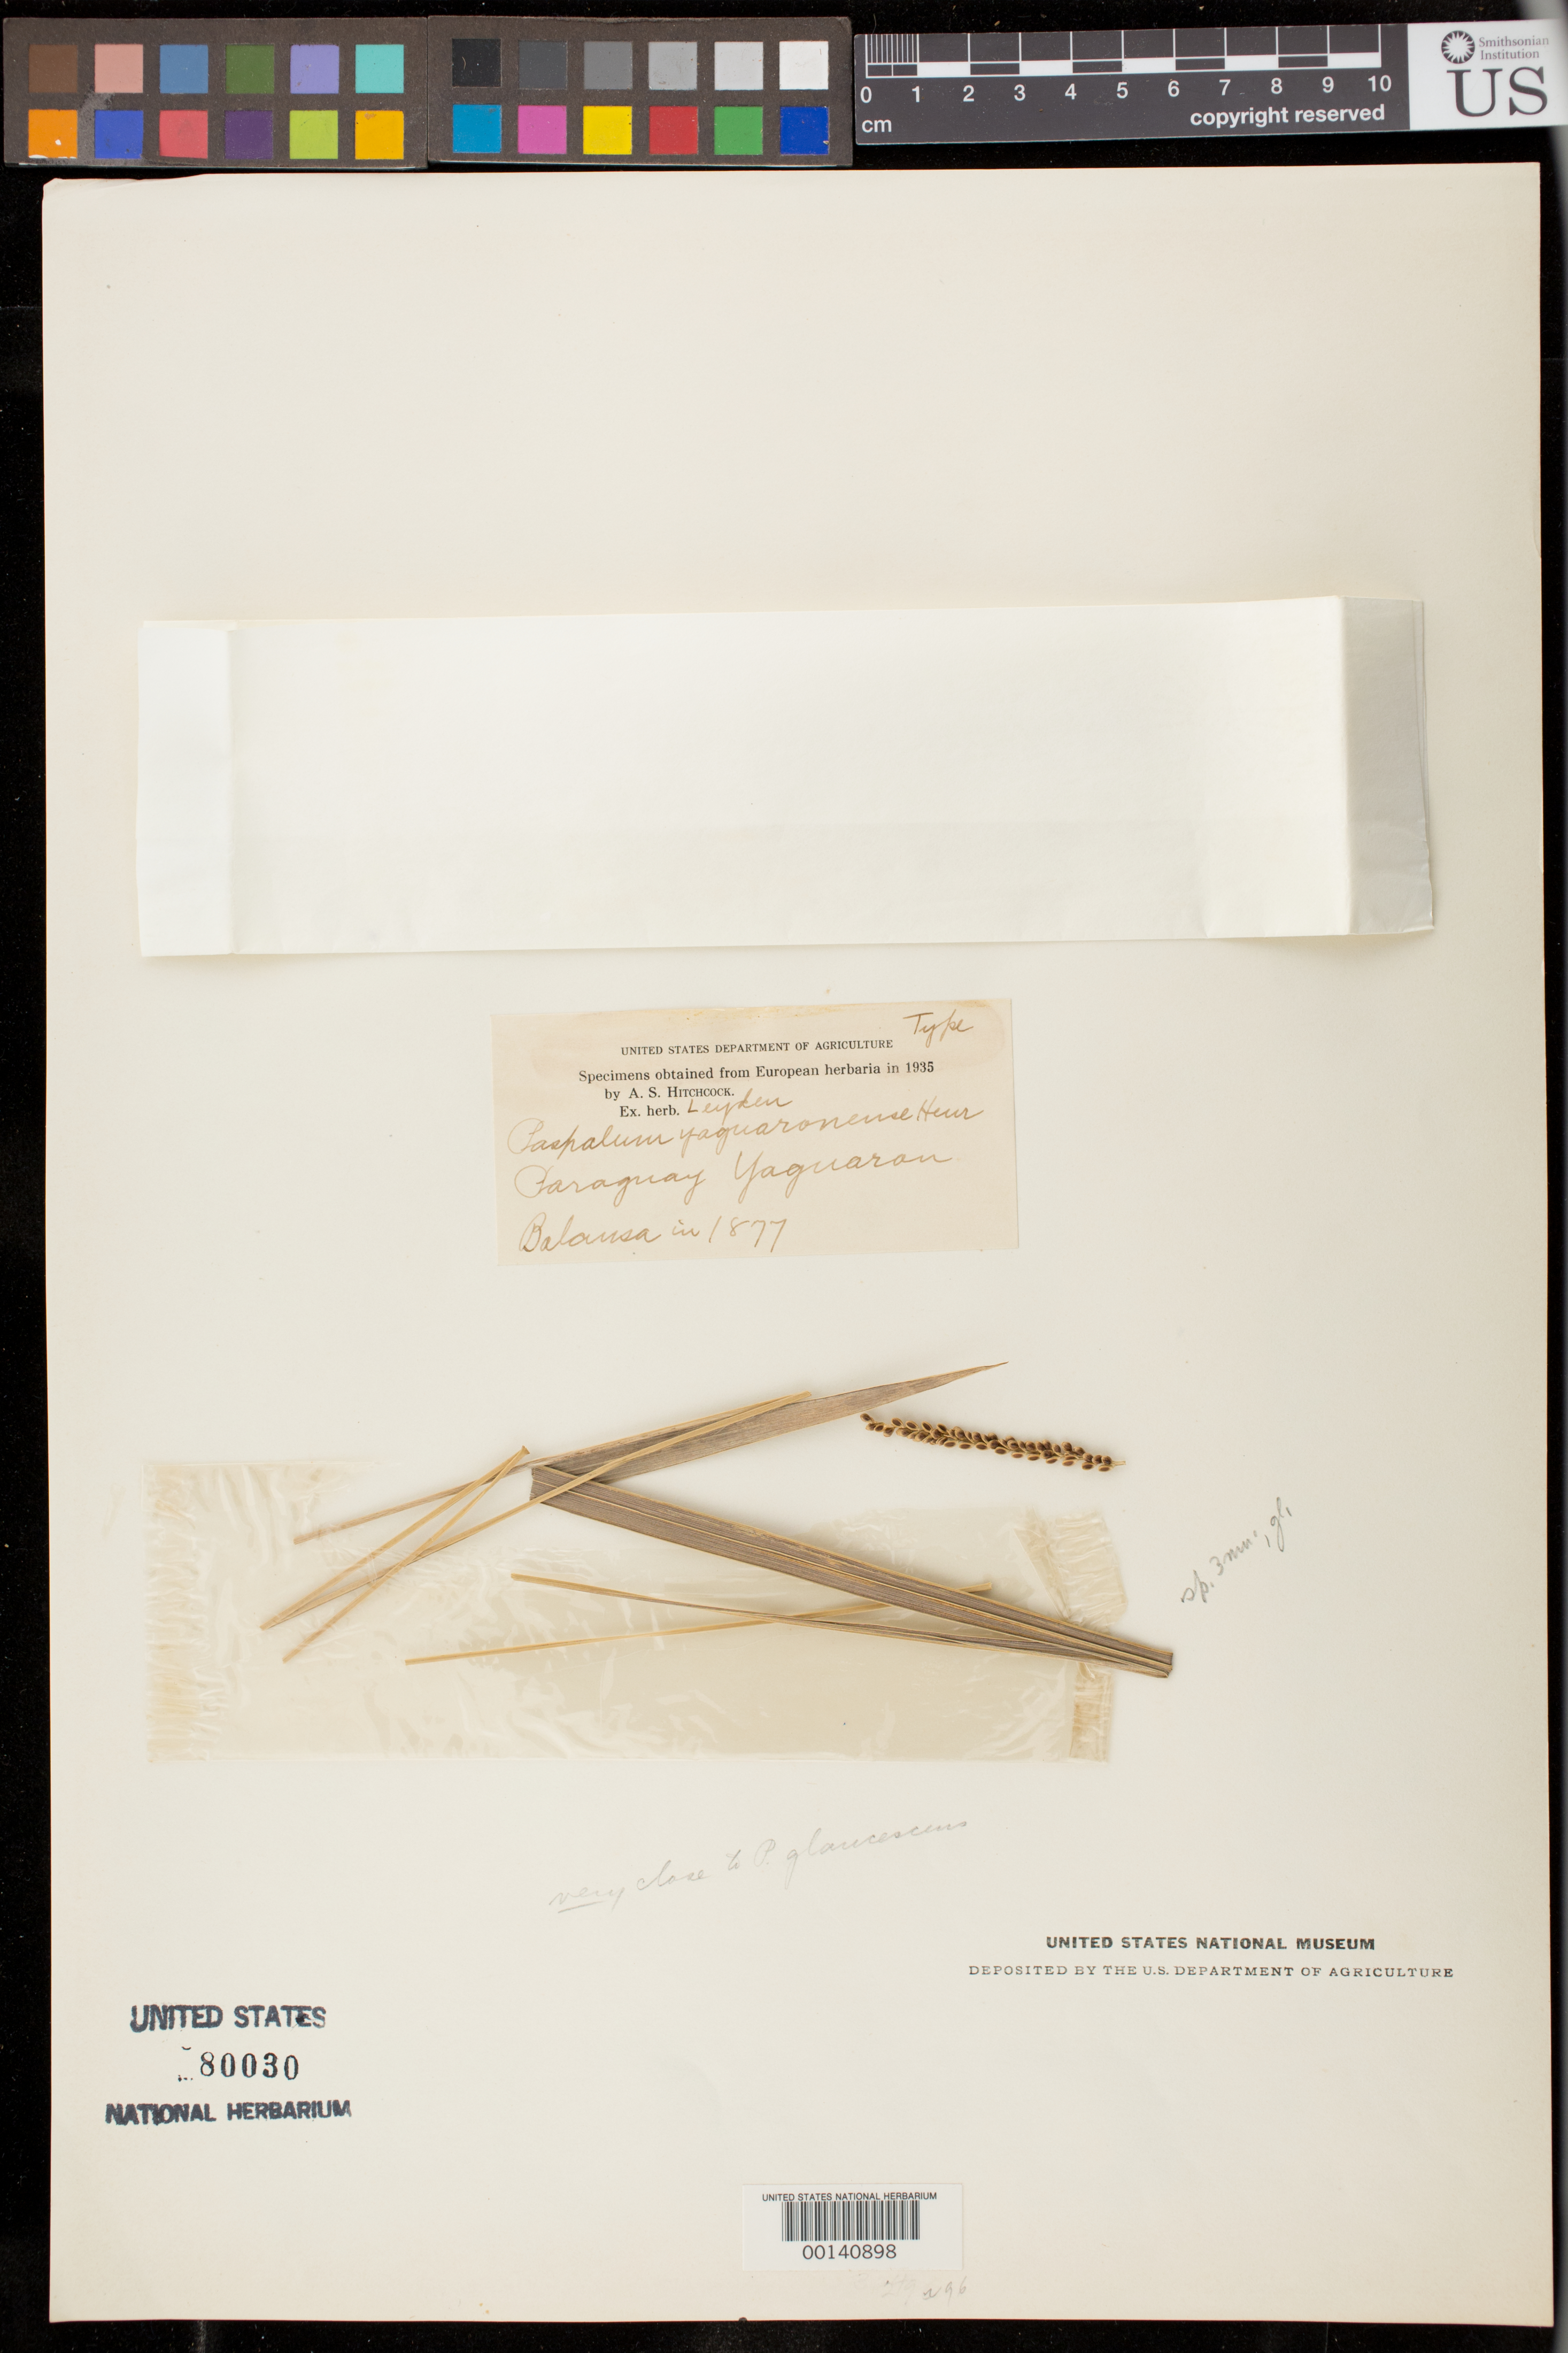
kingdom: Plantae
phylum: Tracheophyta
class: Liliopsida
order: Poales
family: Poaceae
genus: Paspalum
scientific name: Paspalum yaguaronense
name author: Henr.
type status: Type Fragment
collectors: B. Balansa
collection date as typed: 27 Jun 1877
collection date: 1877-06-27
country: Paraguay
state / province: Central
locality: Yaguaron.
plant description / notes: Fragmentary material of type specimen ex herb. Leyden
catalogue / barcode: US 80030